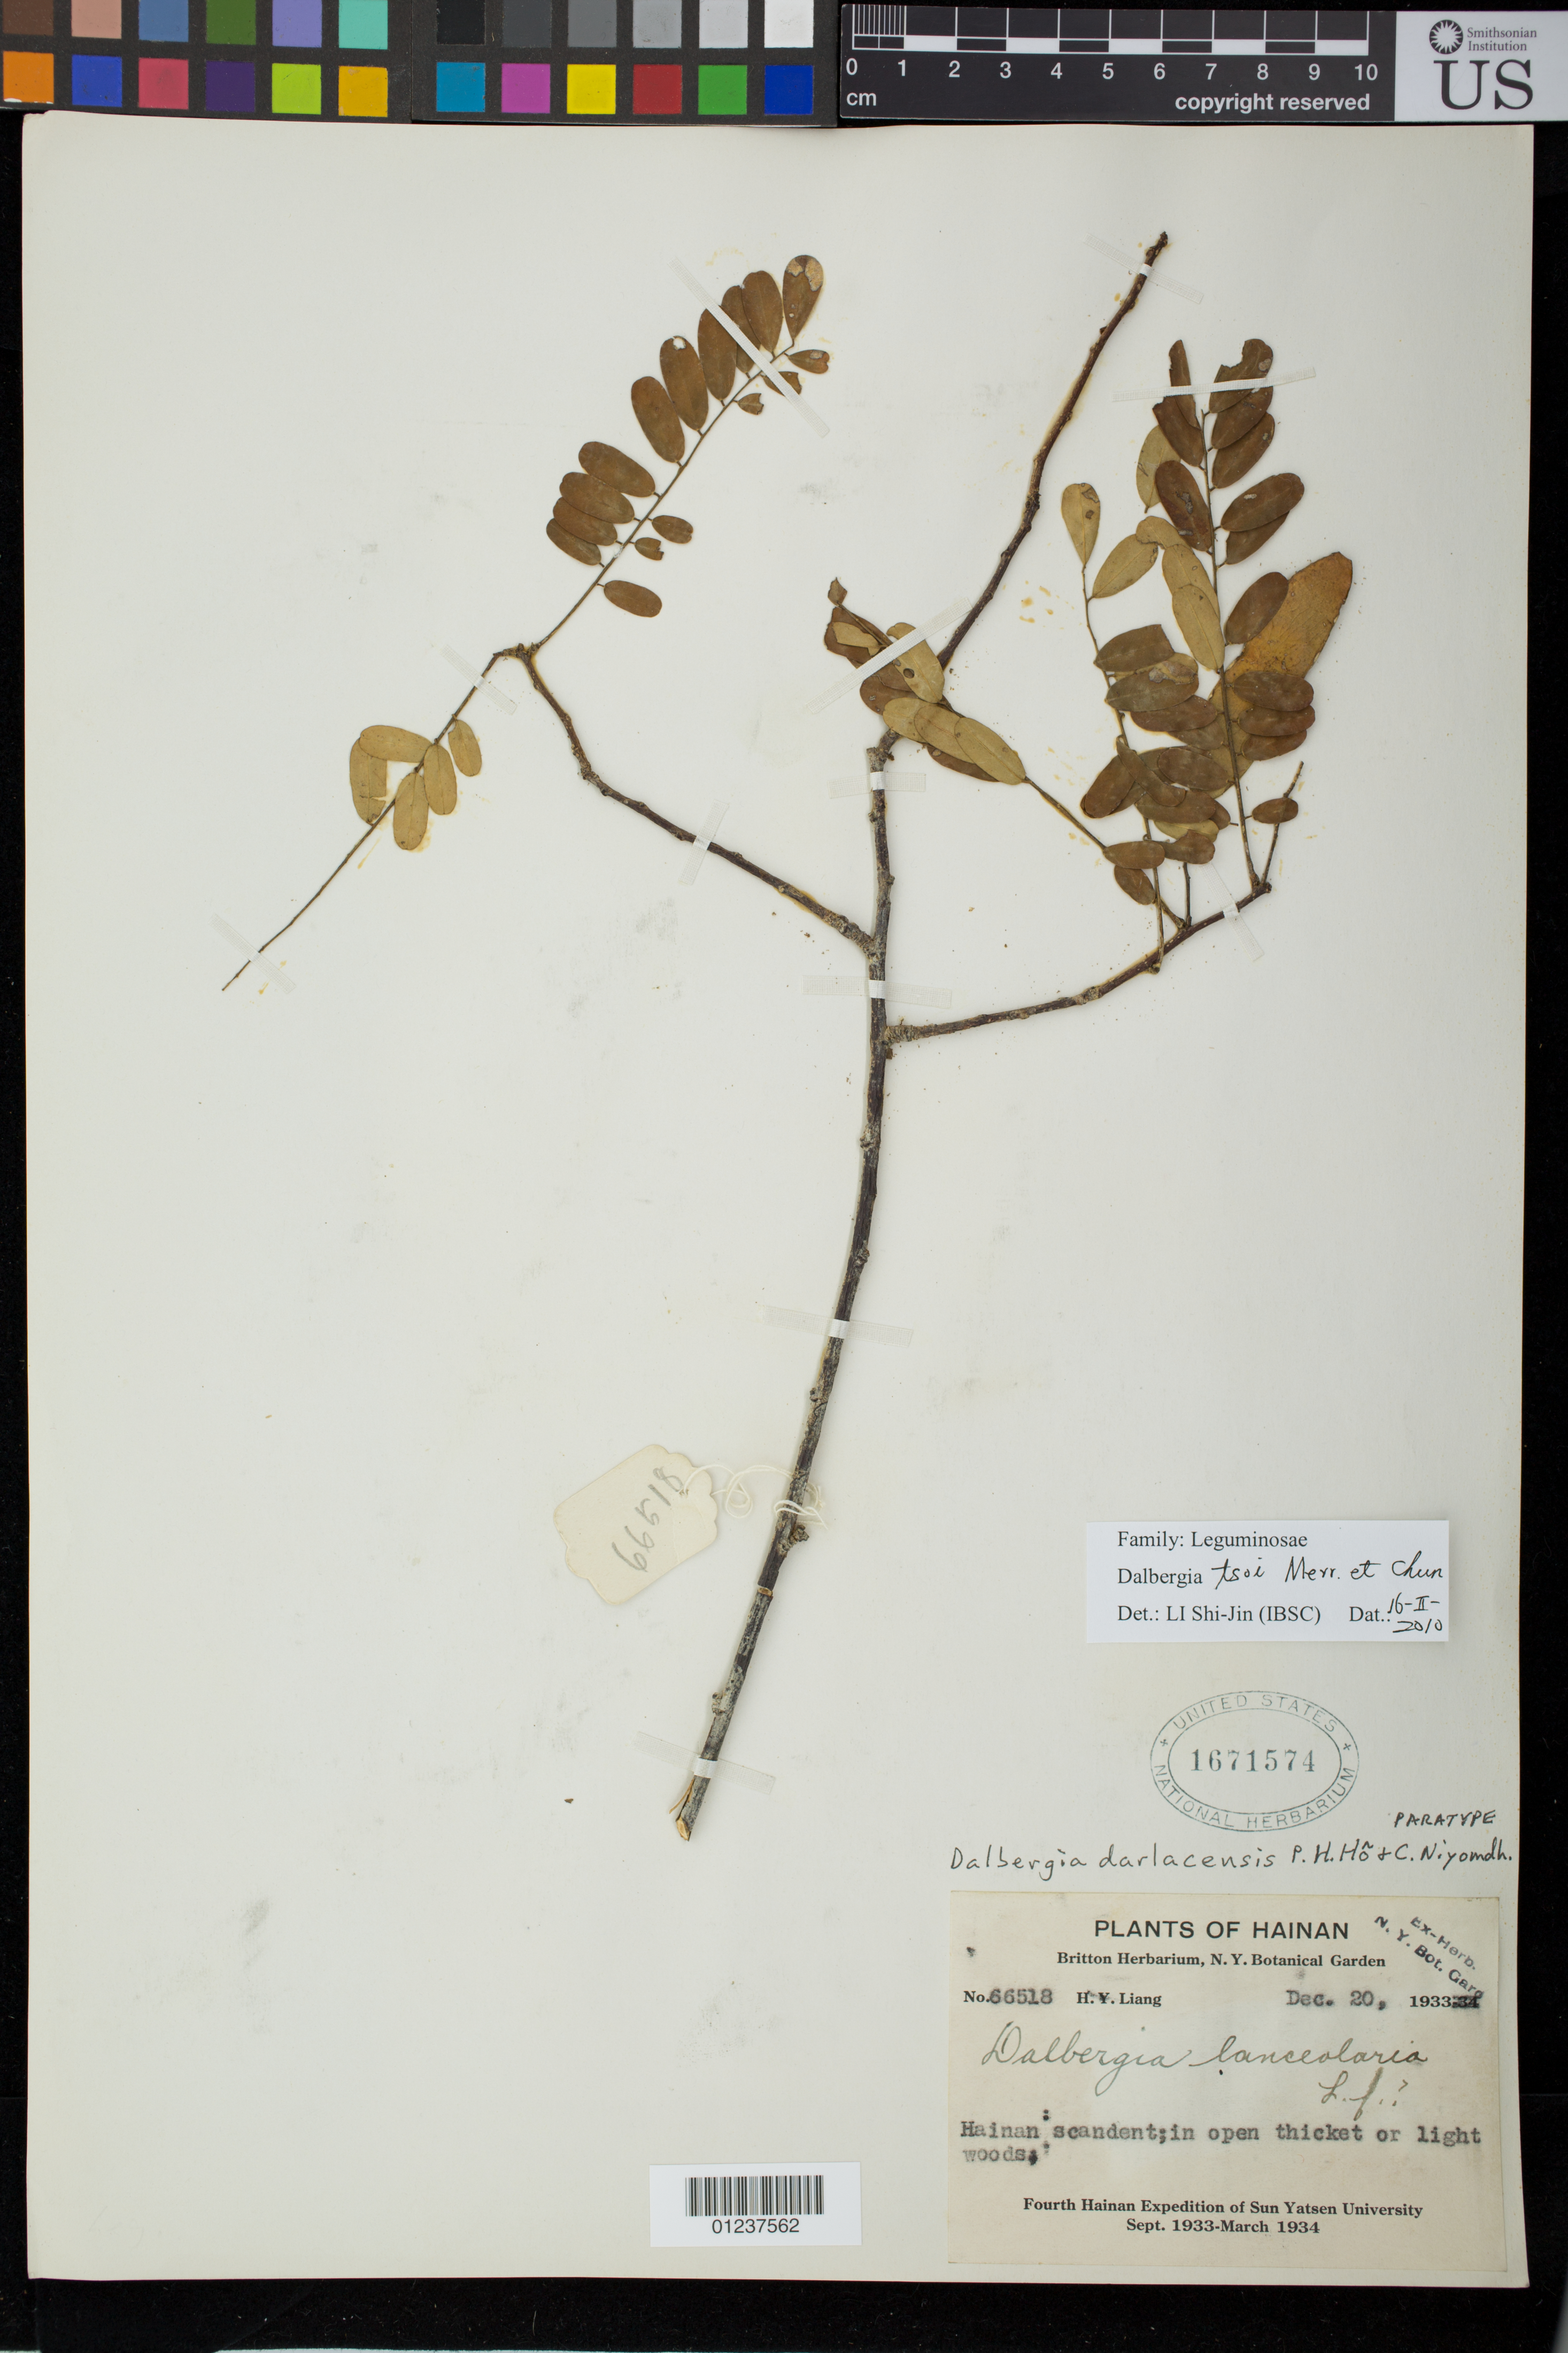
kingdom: Plantae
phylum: Tracheophyta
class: Magnoliopsida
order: Fabales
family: Fabaceae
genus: Dalbergia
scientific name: Dalbergia tsoi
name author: Merr. & Chun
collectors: H. Y. Liang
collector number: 66518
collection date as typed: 20 Dec 1933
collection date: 1933-12-20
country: China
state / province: Hainan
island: Hainan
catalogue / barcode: US 1671574